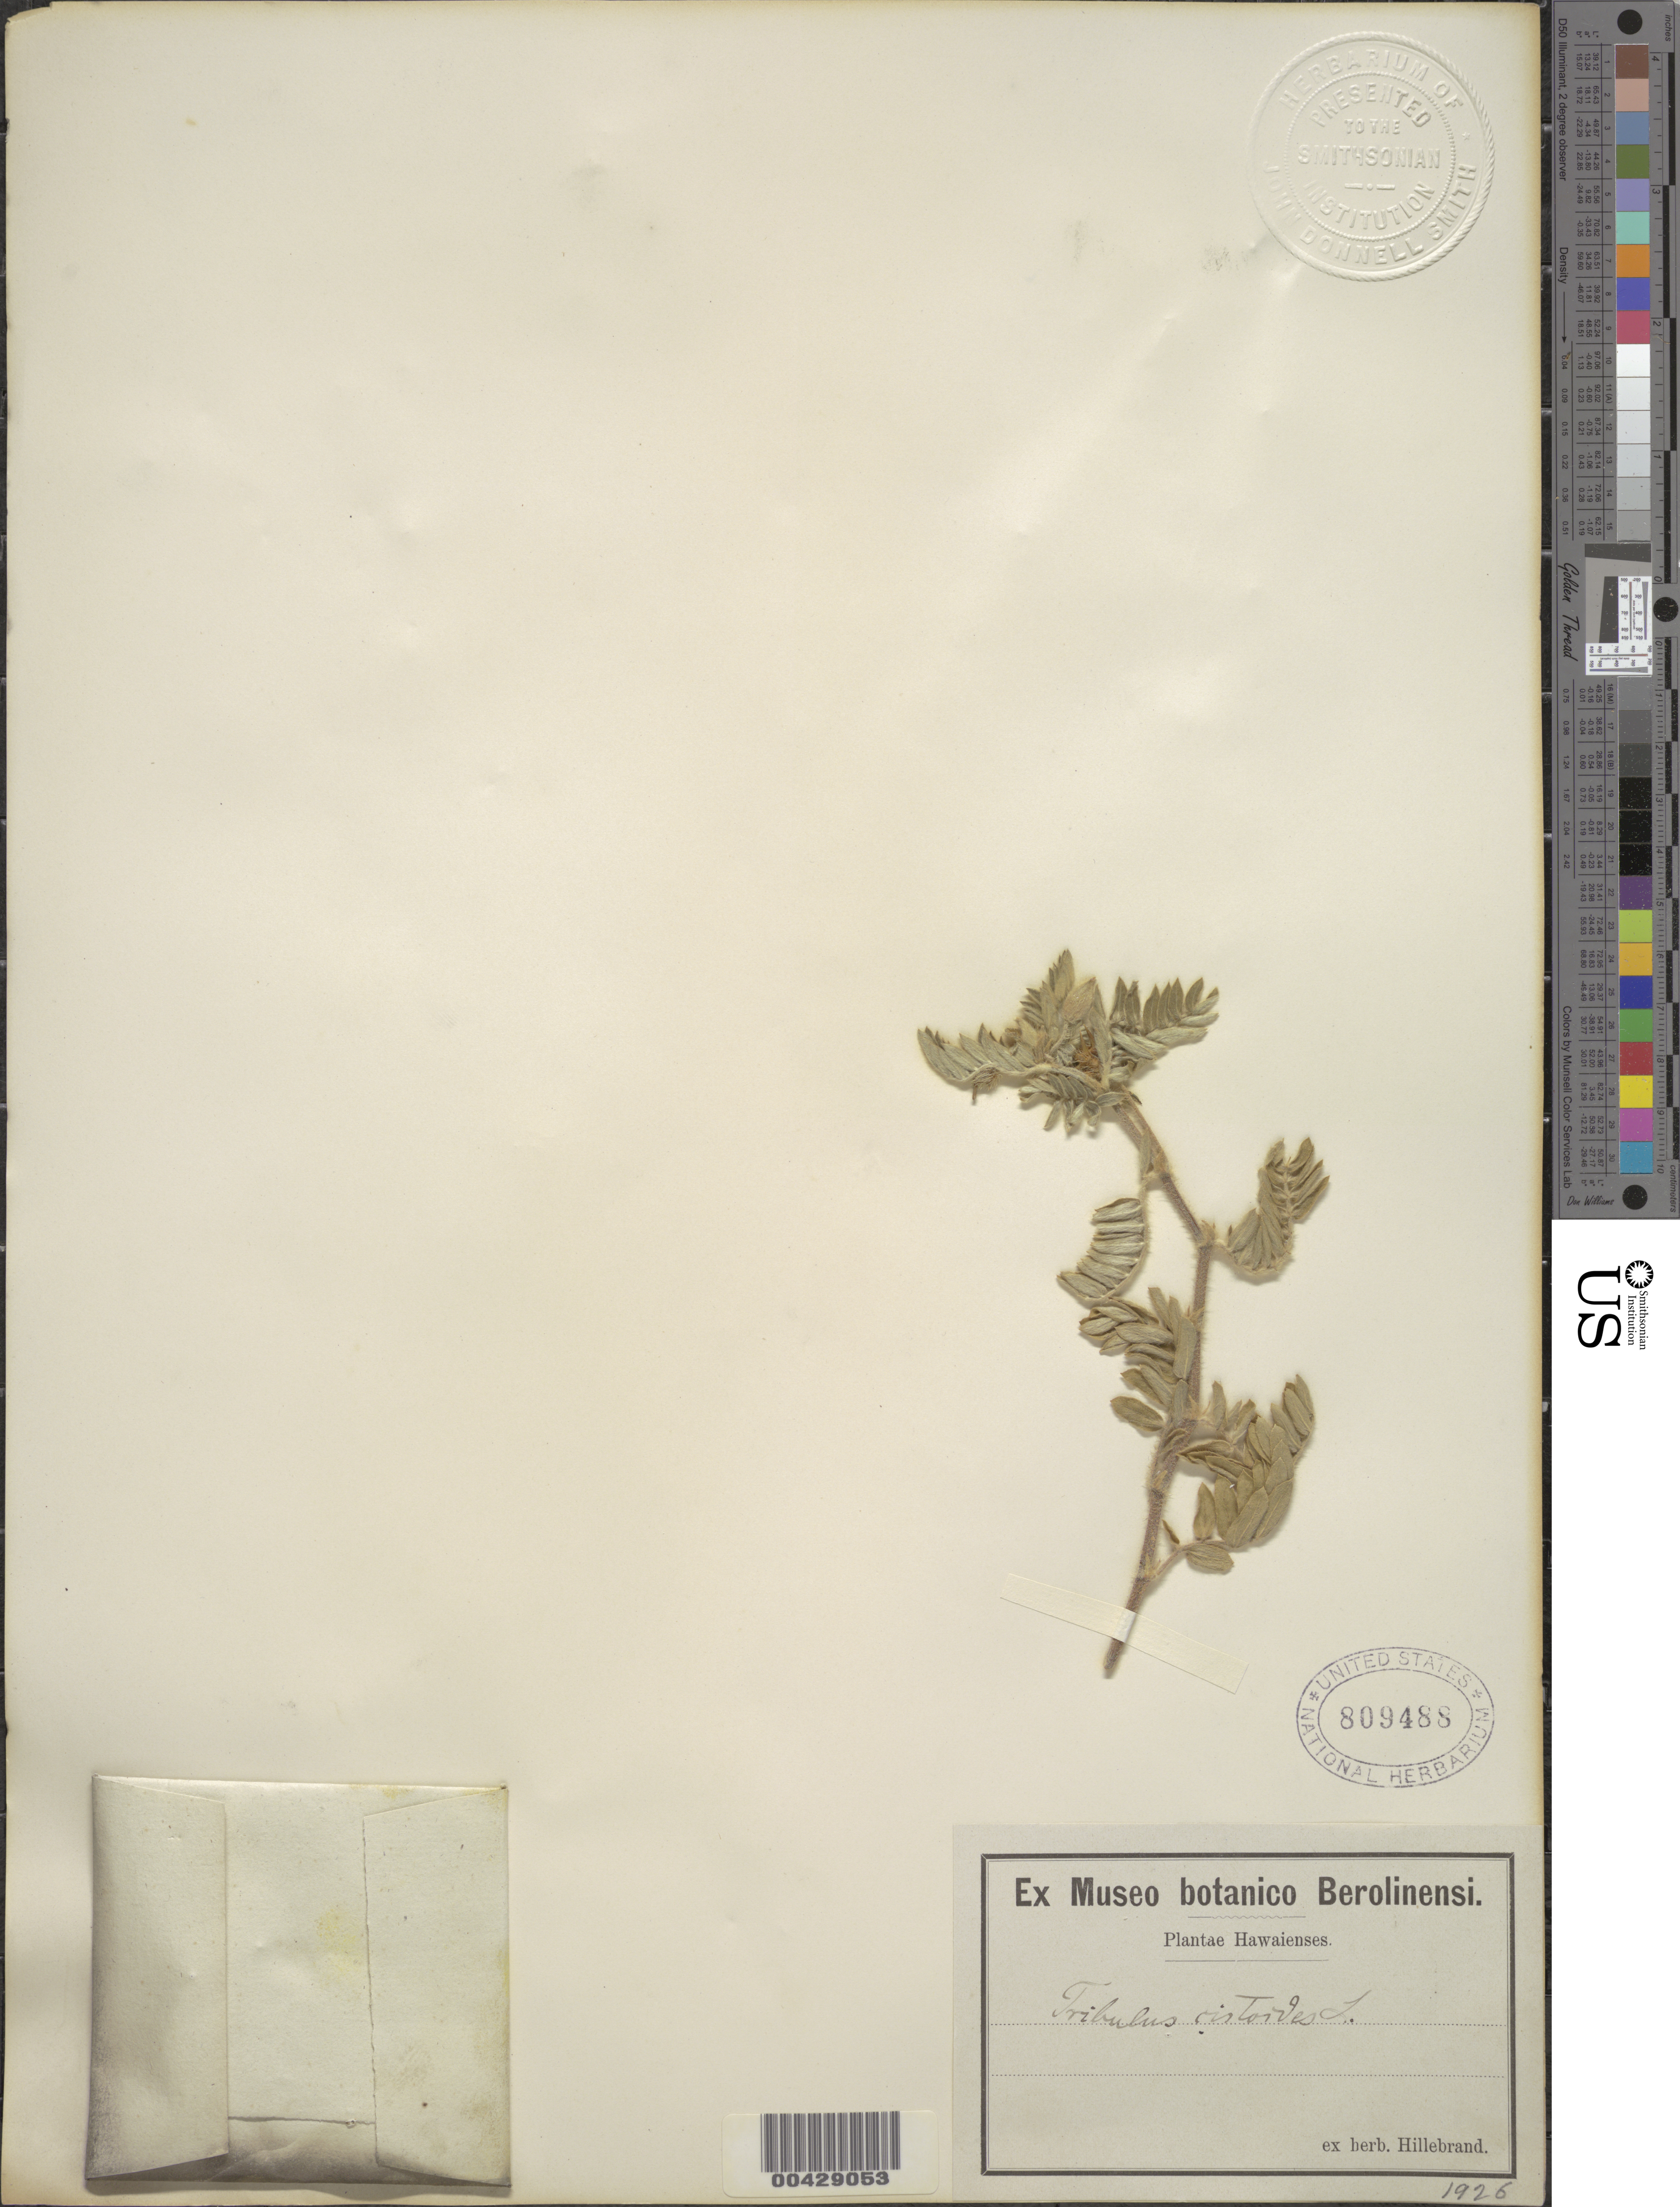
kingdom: Plantae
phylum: Tracheophyta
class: Magnoliopsida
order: Zygophyllales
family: Zygophyllaceae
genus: Tribulus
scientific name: Tribulus cistoides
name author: L.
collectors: W. Hillebrand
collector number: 1926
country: United States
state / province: Hawaii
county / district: Hawaii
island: Hawaii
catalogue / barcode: US 809488